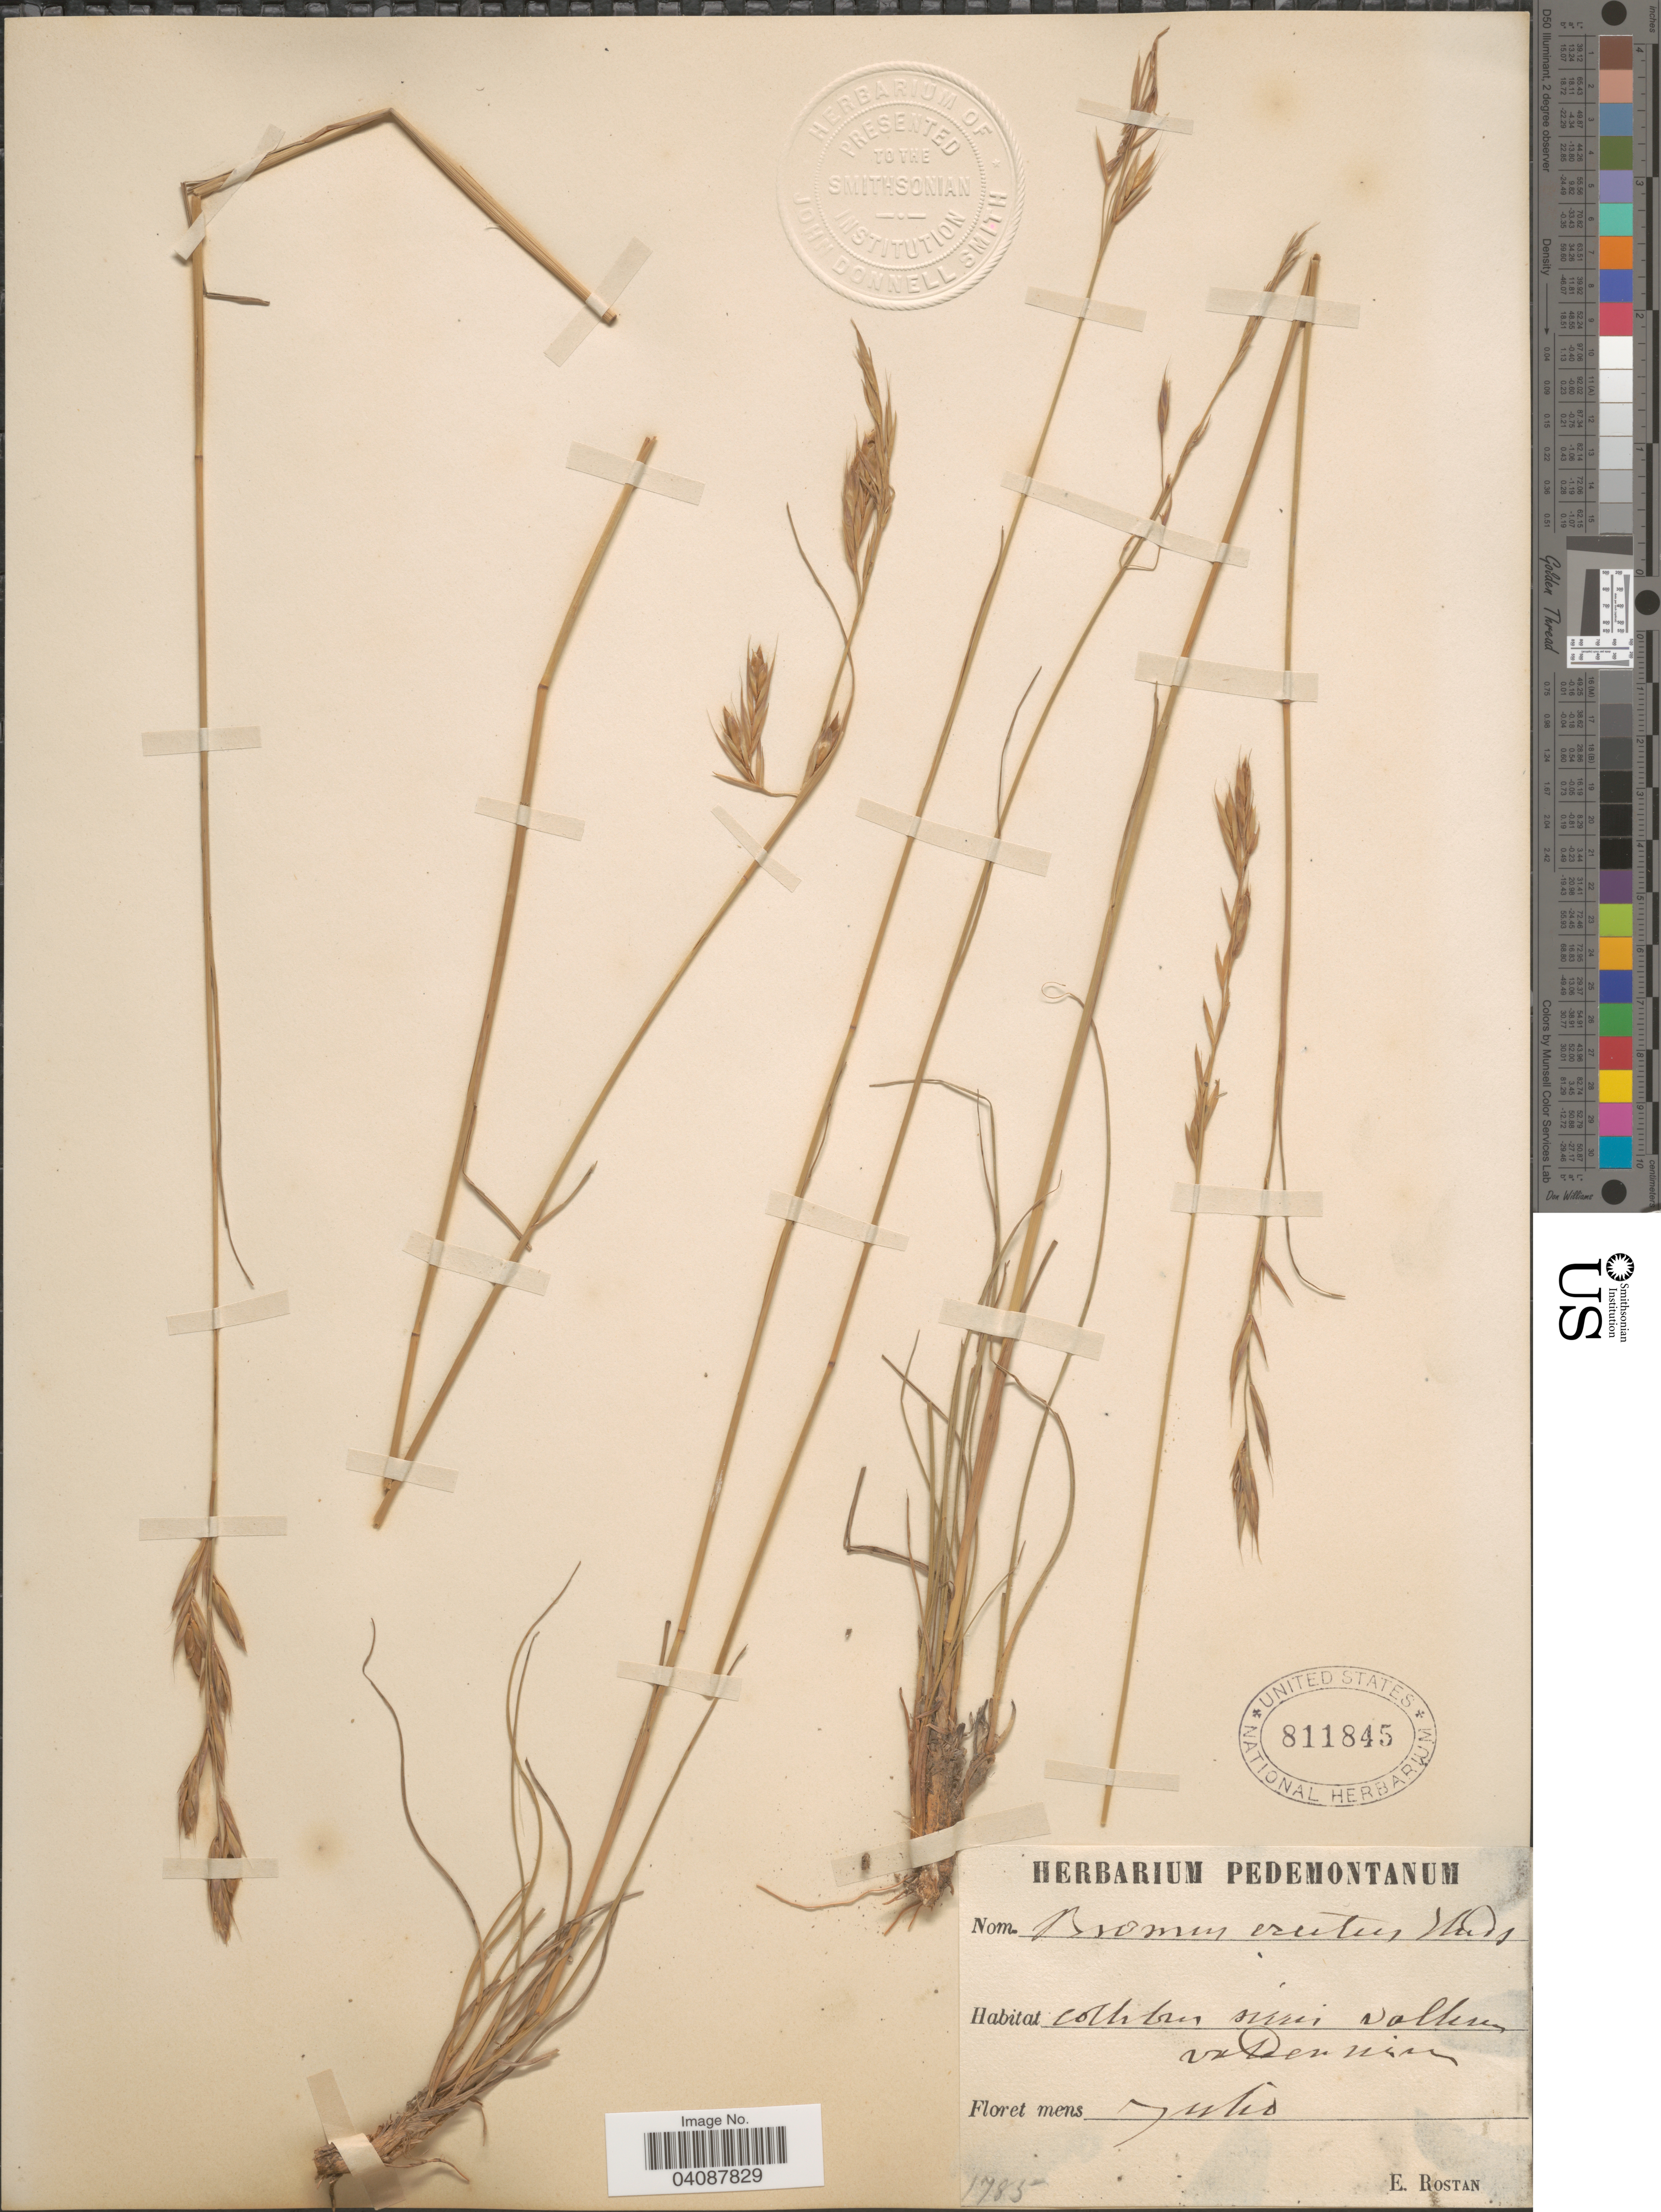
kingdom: Plantae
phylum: Tracheophyta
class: Liliopsida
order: Poales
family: Poaceae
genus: Bromus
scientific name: Bromus erectus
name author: Huds.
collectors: E. Rostan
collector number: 1785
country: Italy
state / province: Piedmont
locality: Colhbur [illegible text].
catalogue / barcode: US 811845